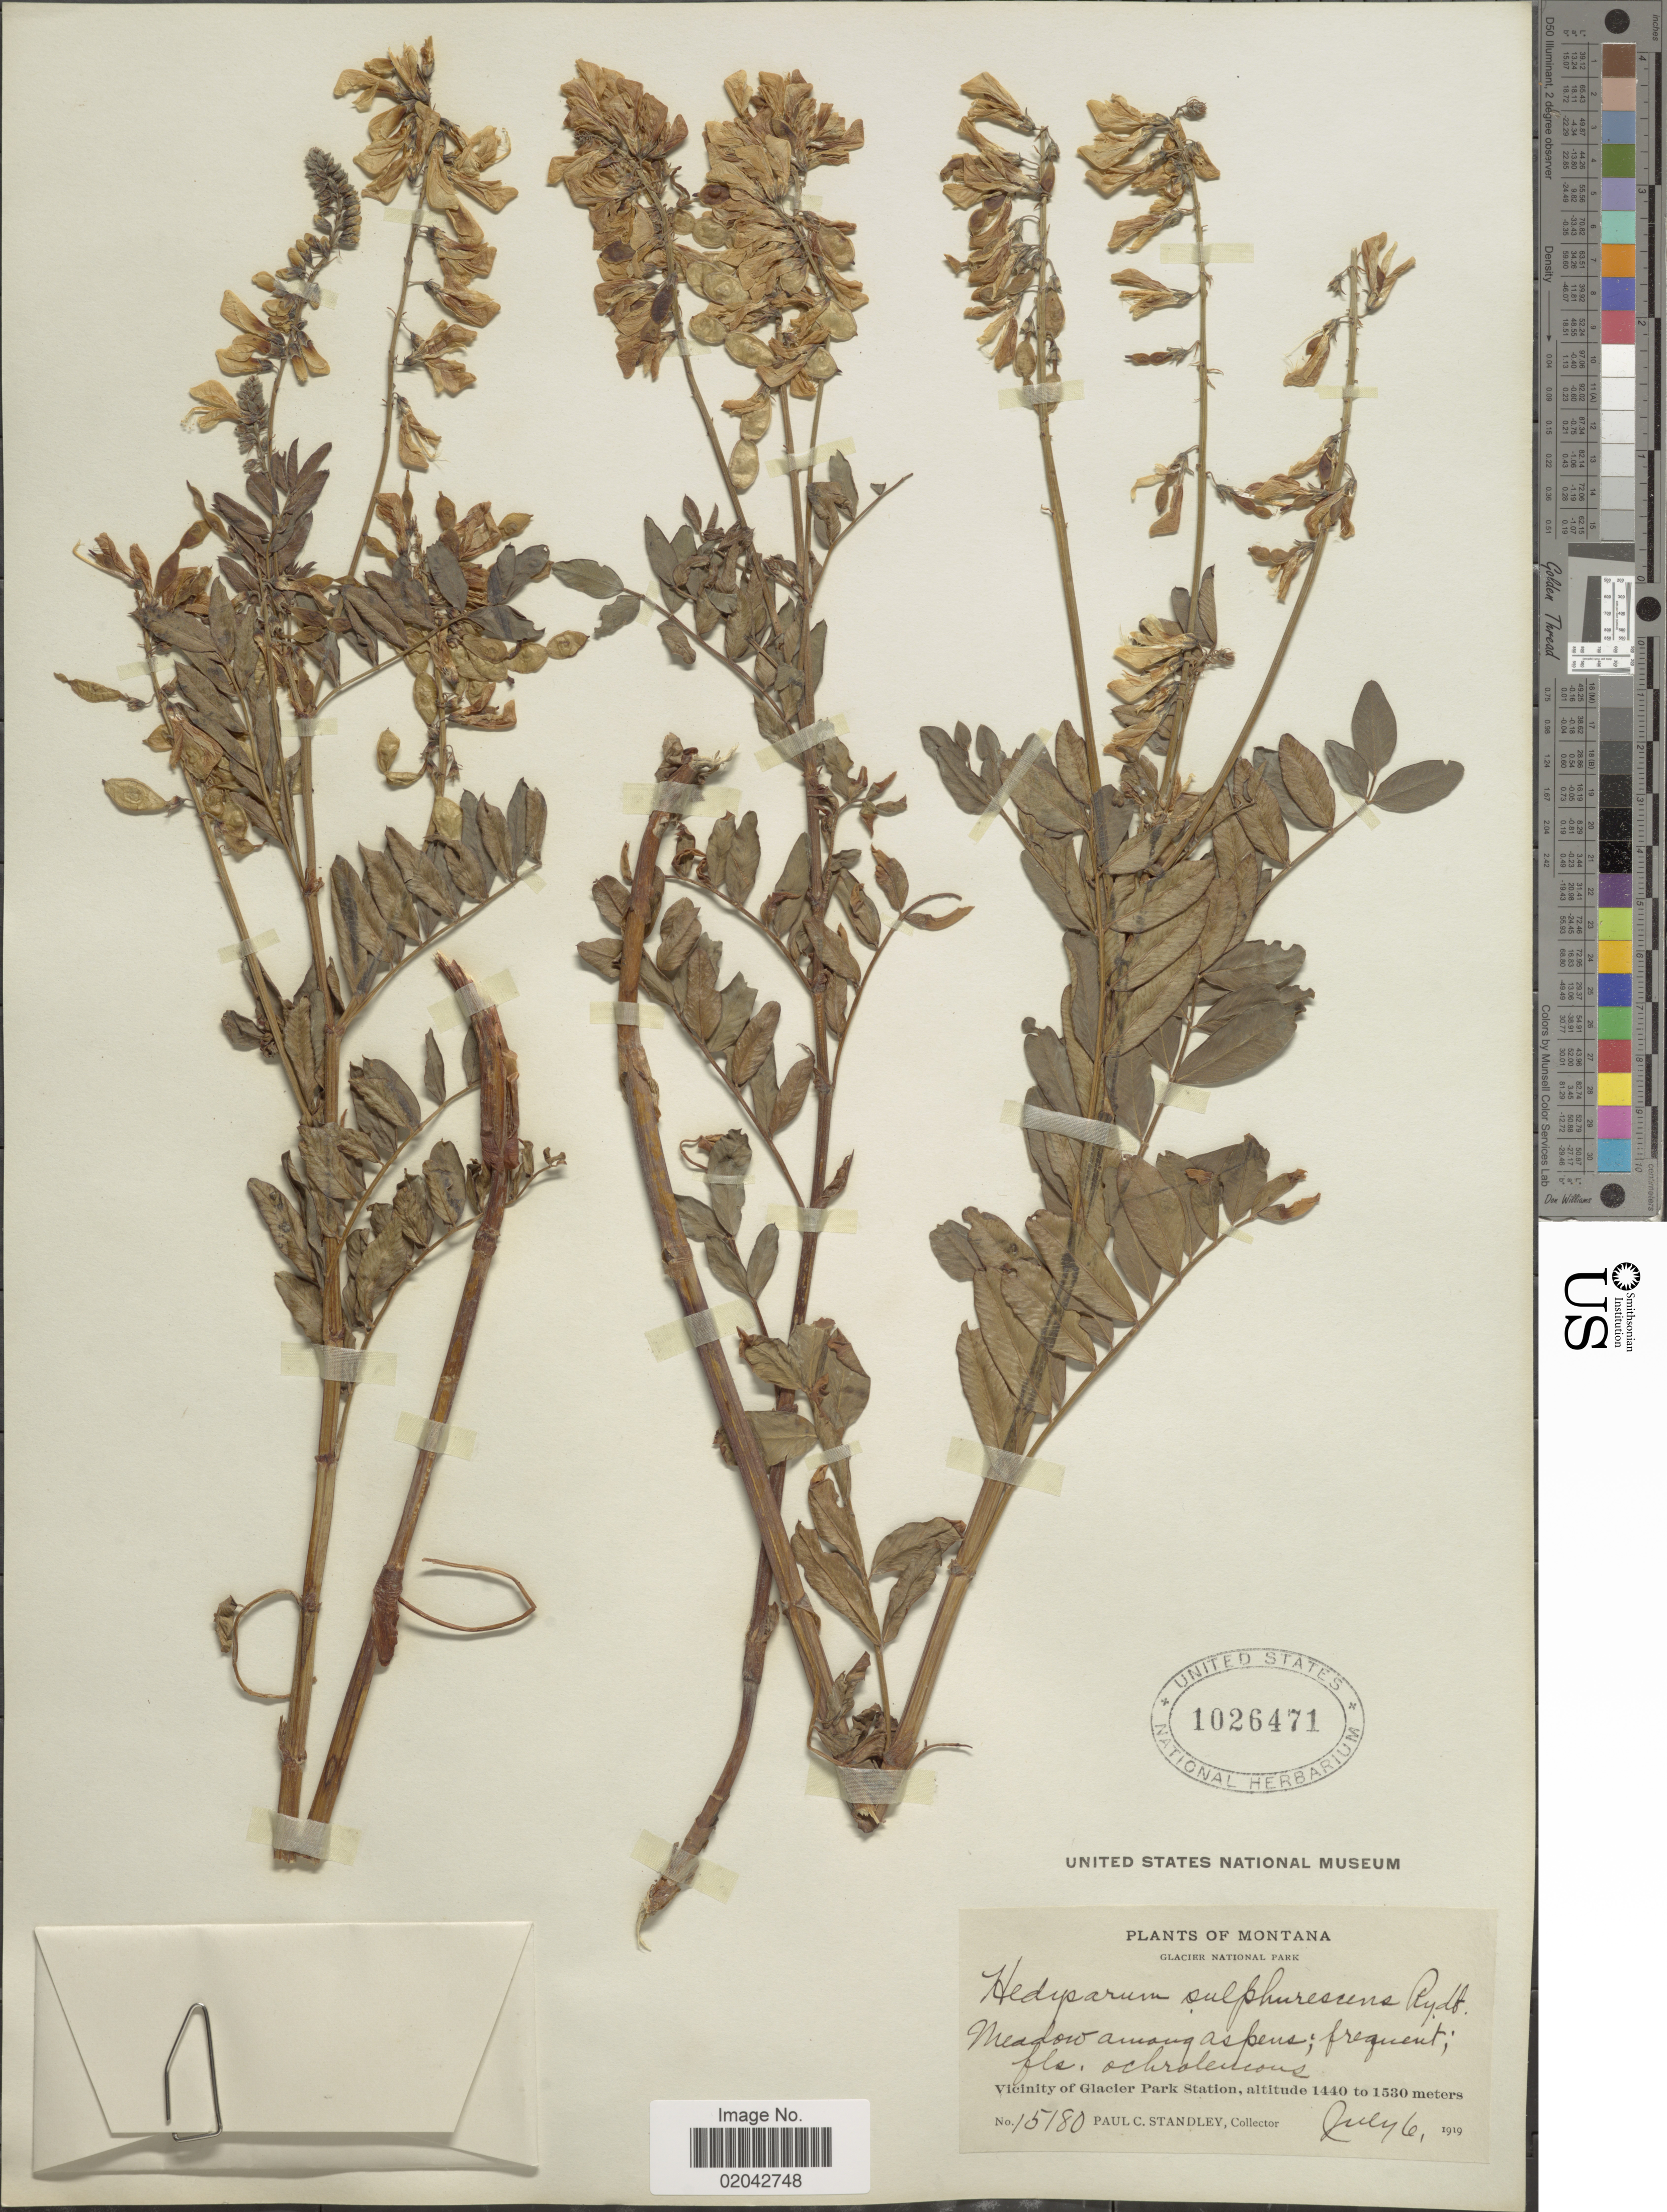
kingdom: Plantae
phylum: Tracheophyta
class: Magnoliopsida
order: Fabales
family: Fabaceae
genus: Hedysarum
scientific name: Hedysarum sulphurescens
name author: Rydb.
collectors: P. C. Standley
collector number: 15180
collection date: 1919-07-06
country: United States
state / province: Montana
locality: Glacier National Park, meadow among aspens, vicinity of Glacier Park Station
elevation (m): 1440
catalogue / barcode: US 1026471